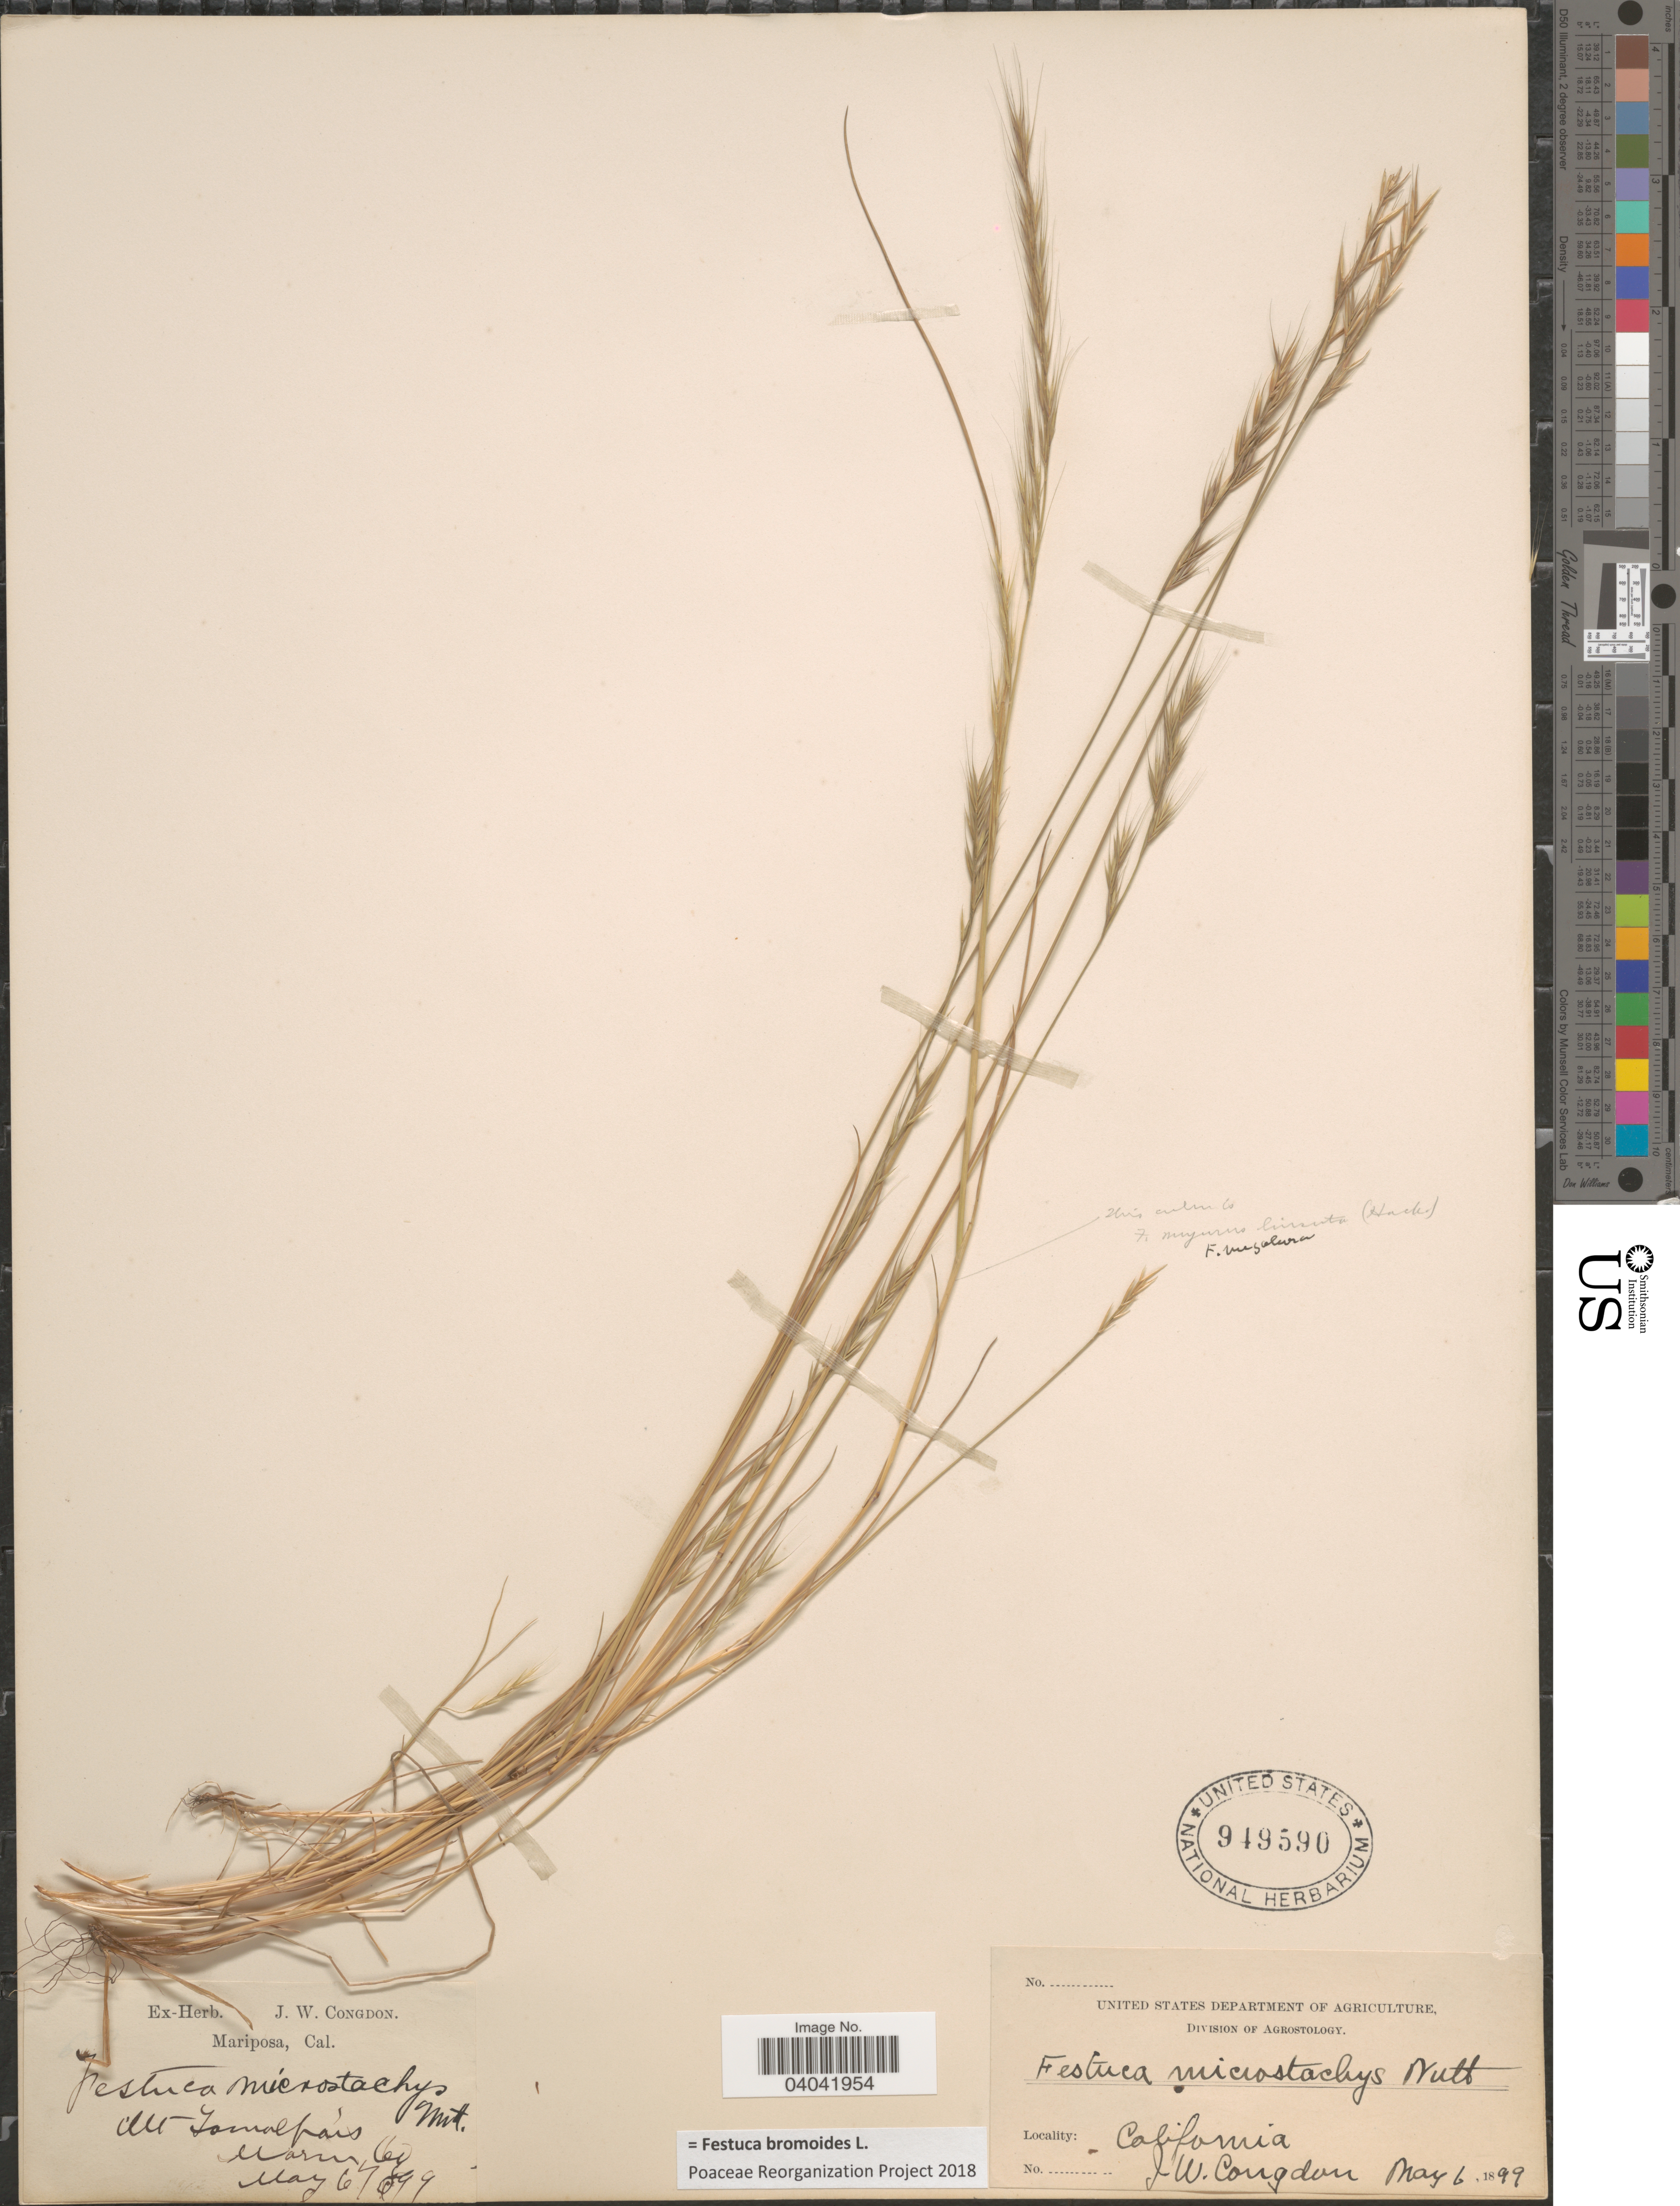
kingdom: Plantae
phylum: Tracheophyta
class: Liliopsida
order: Poales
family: Poaceae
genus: Festuca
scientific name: Festuca bromoides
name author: L.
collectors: J. W. Congdon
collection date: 1899-05-06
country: United States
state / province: California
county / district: Marin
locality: Mt Tamalpais. Marin Co.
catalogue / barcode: US 949590